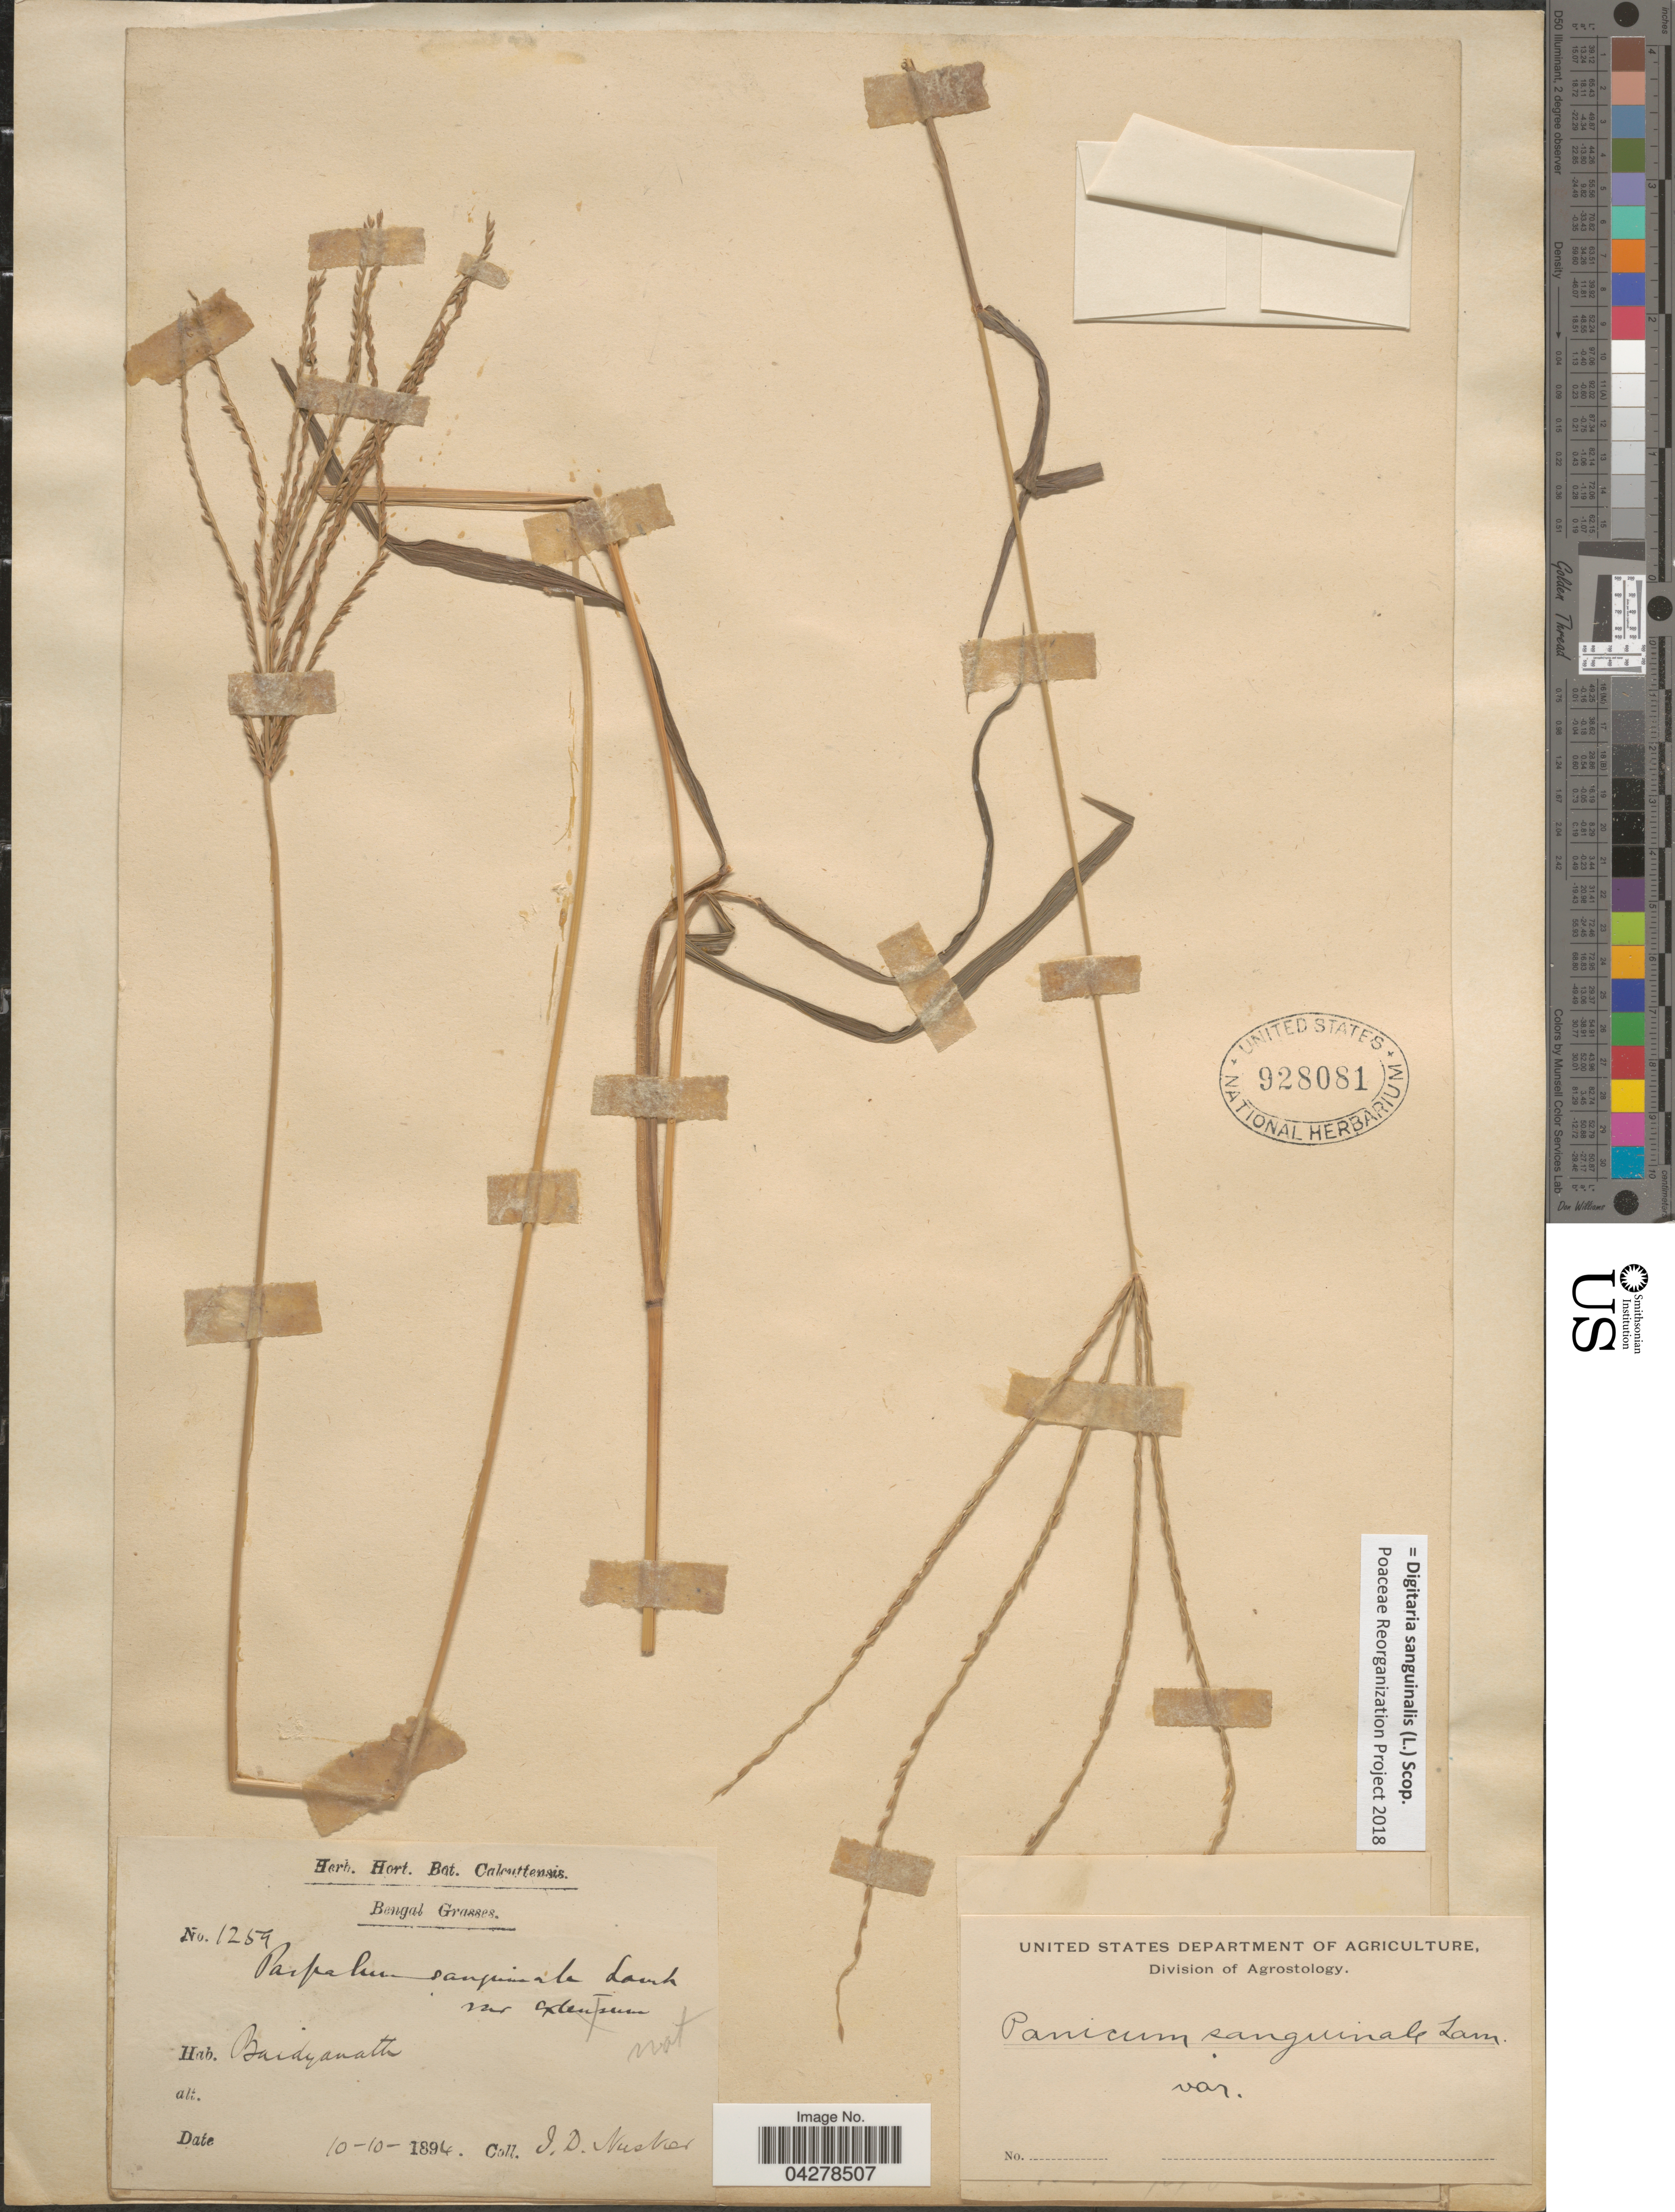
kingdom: Plantae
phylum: Tracheophyta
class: Liliopsida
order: Poales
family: Poaceae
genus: Digitaria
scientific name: Digitaria sanguinalis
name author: (L.) Scop.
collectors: J. D. Nusker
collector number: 1259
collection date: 1894-10-10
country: India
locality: Bengal. Baidyanath.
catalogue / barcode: US 928081